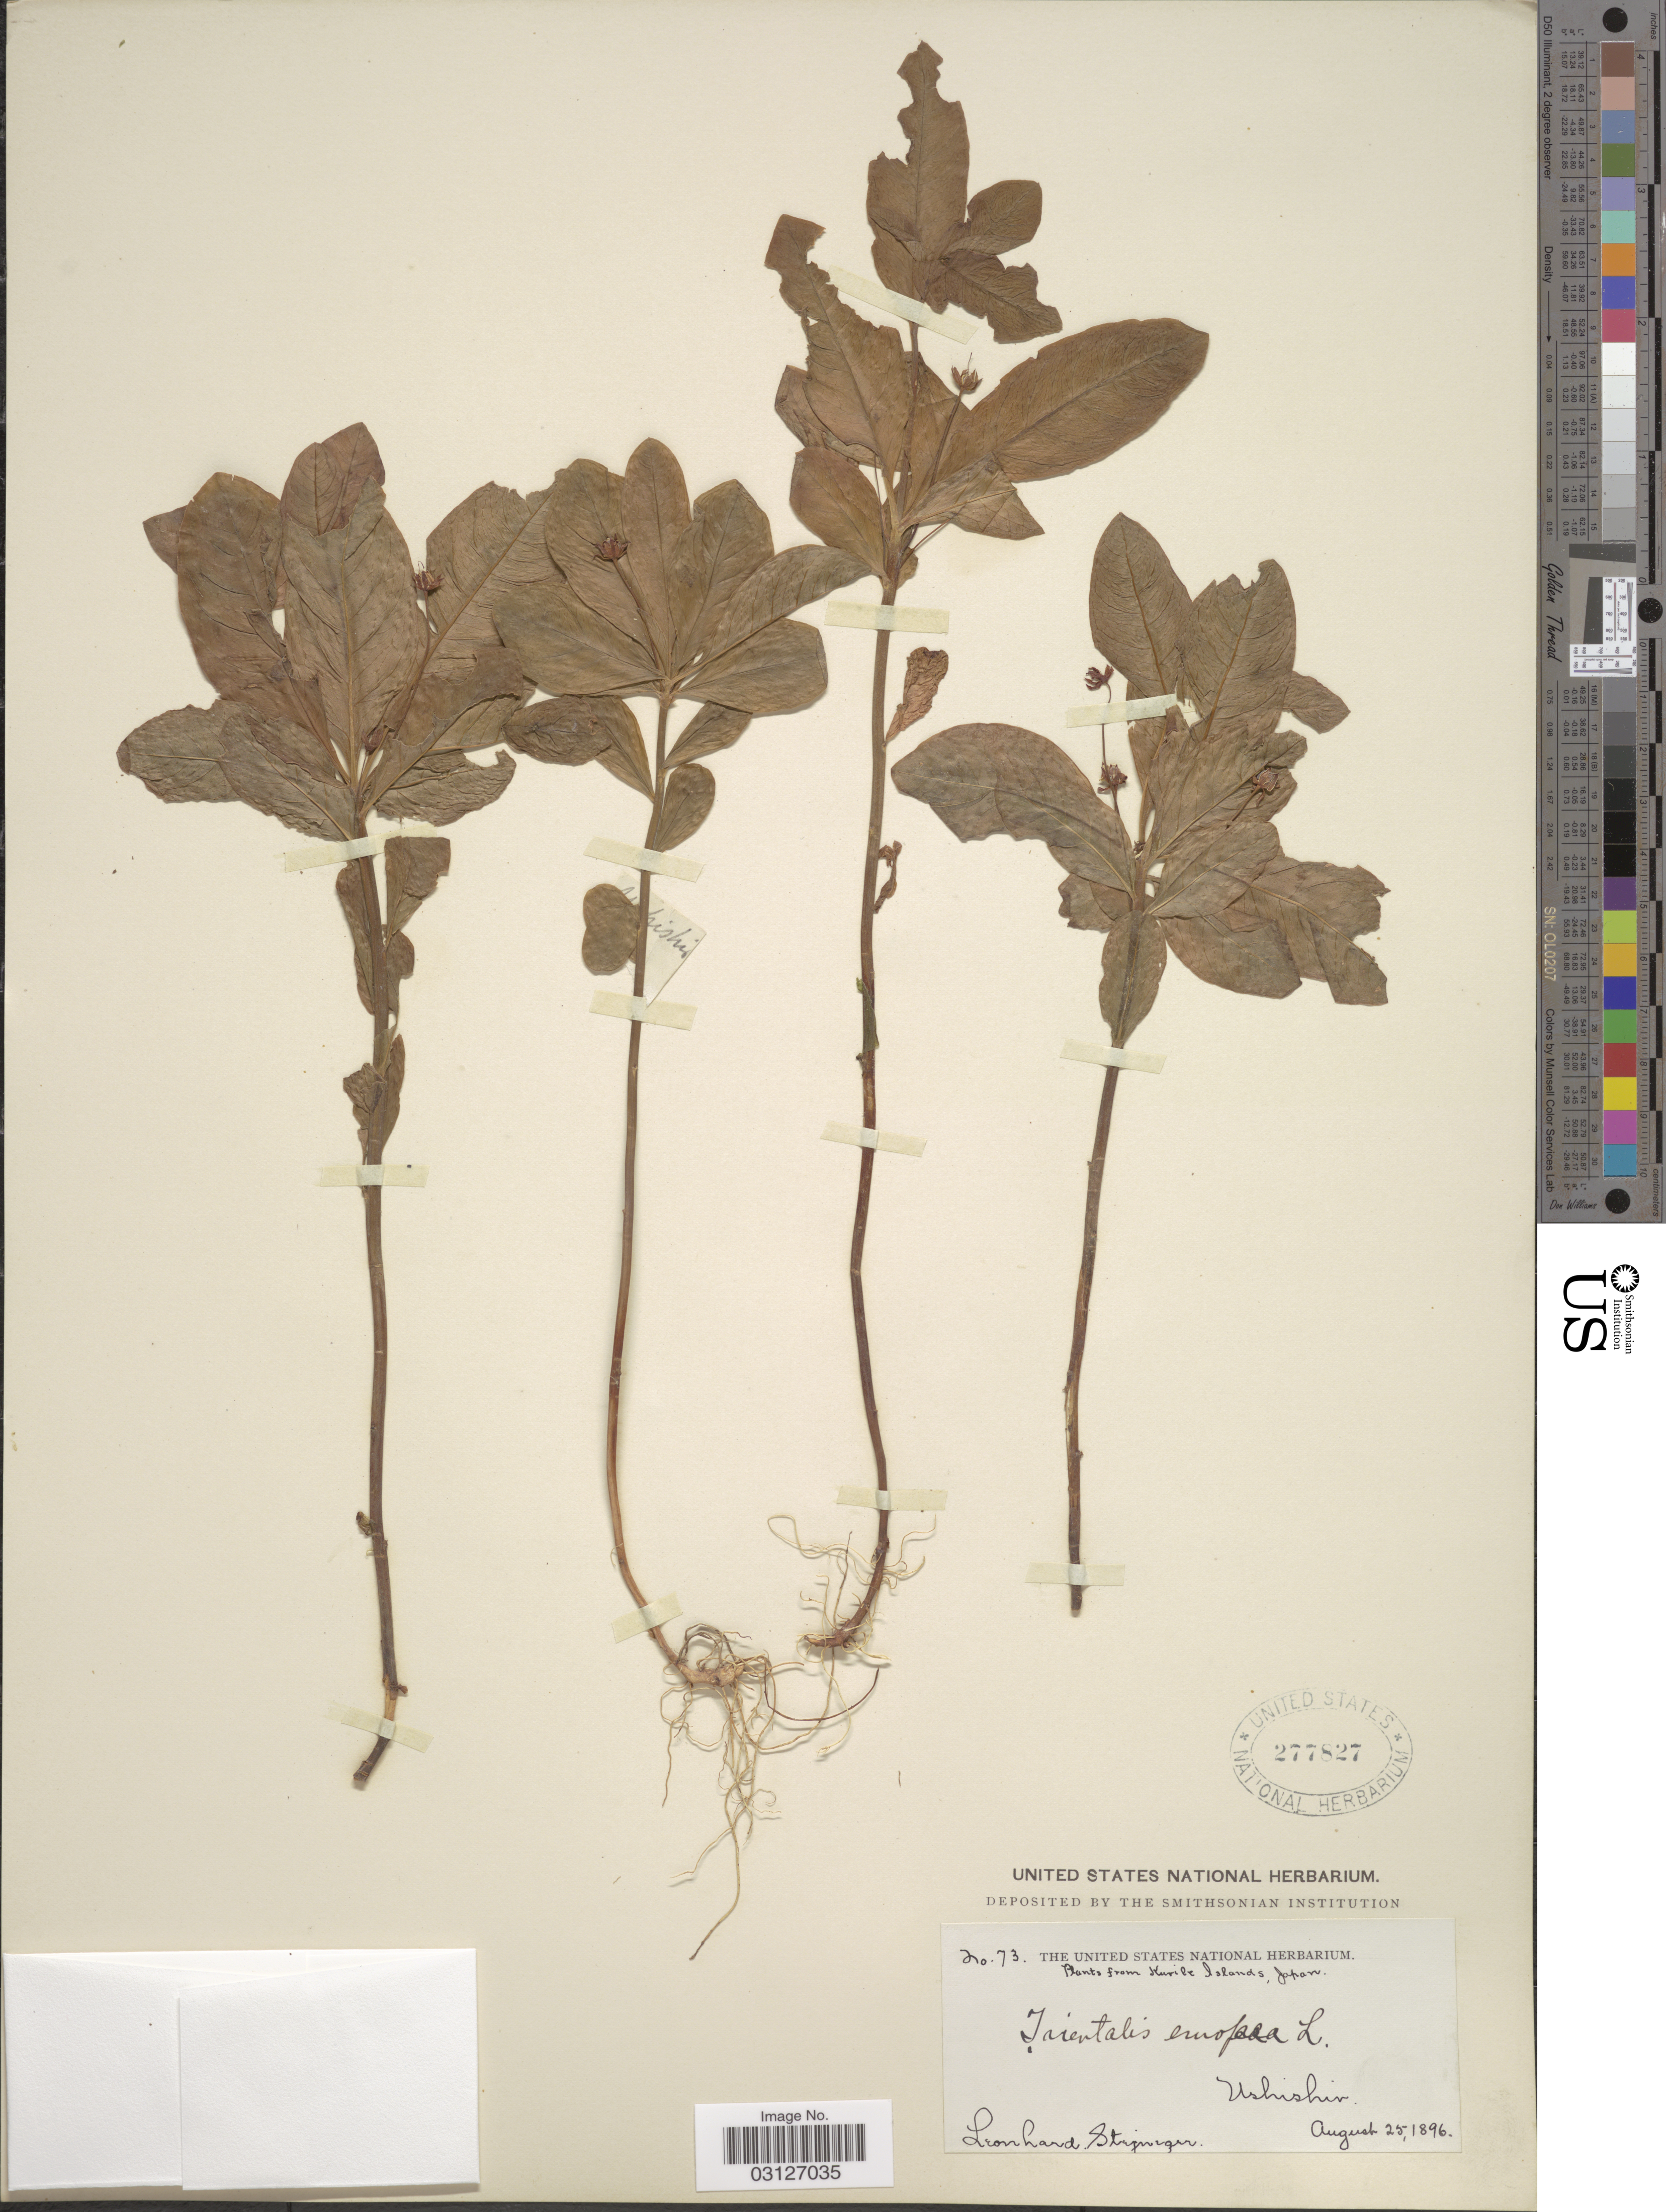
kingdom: Plantae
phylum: Tracheophyta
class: Magnoliopsida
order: Ericales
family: Primulaceae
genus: Trientalis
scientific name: Trientalis europaea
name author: L.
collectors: L. Stejneger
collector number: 73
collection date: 1896-08-25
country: Japan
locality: Kuribe Islands, Ushishir.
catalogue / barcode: US 277827